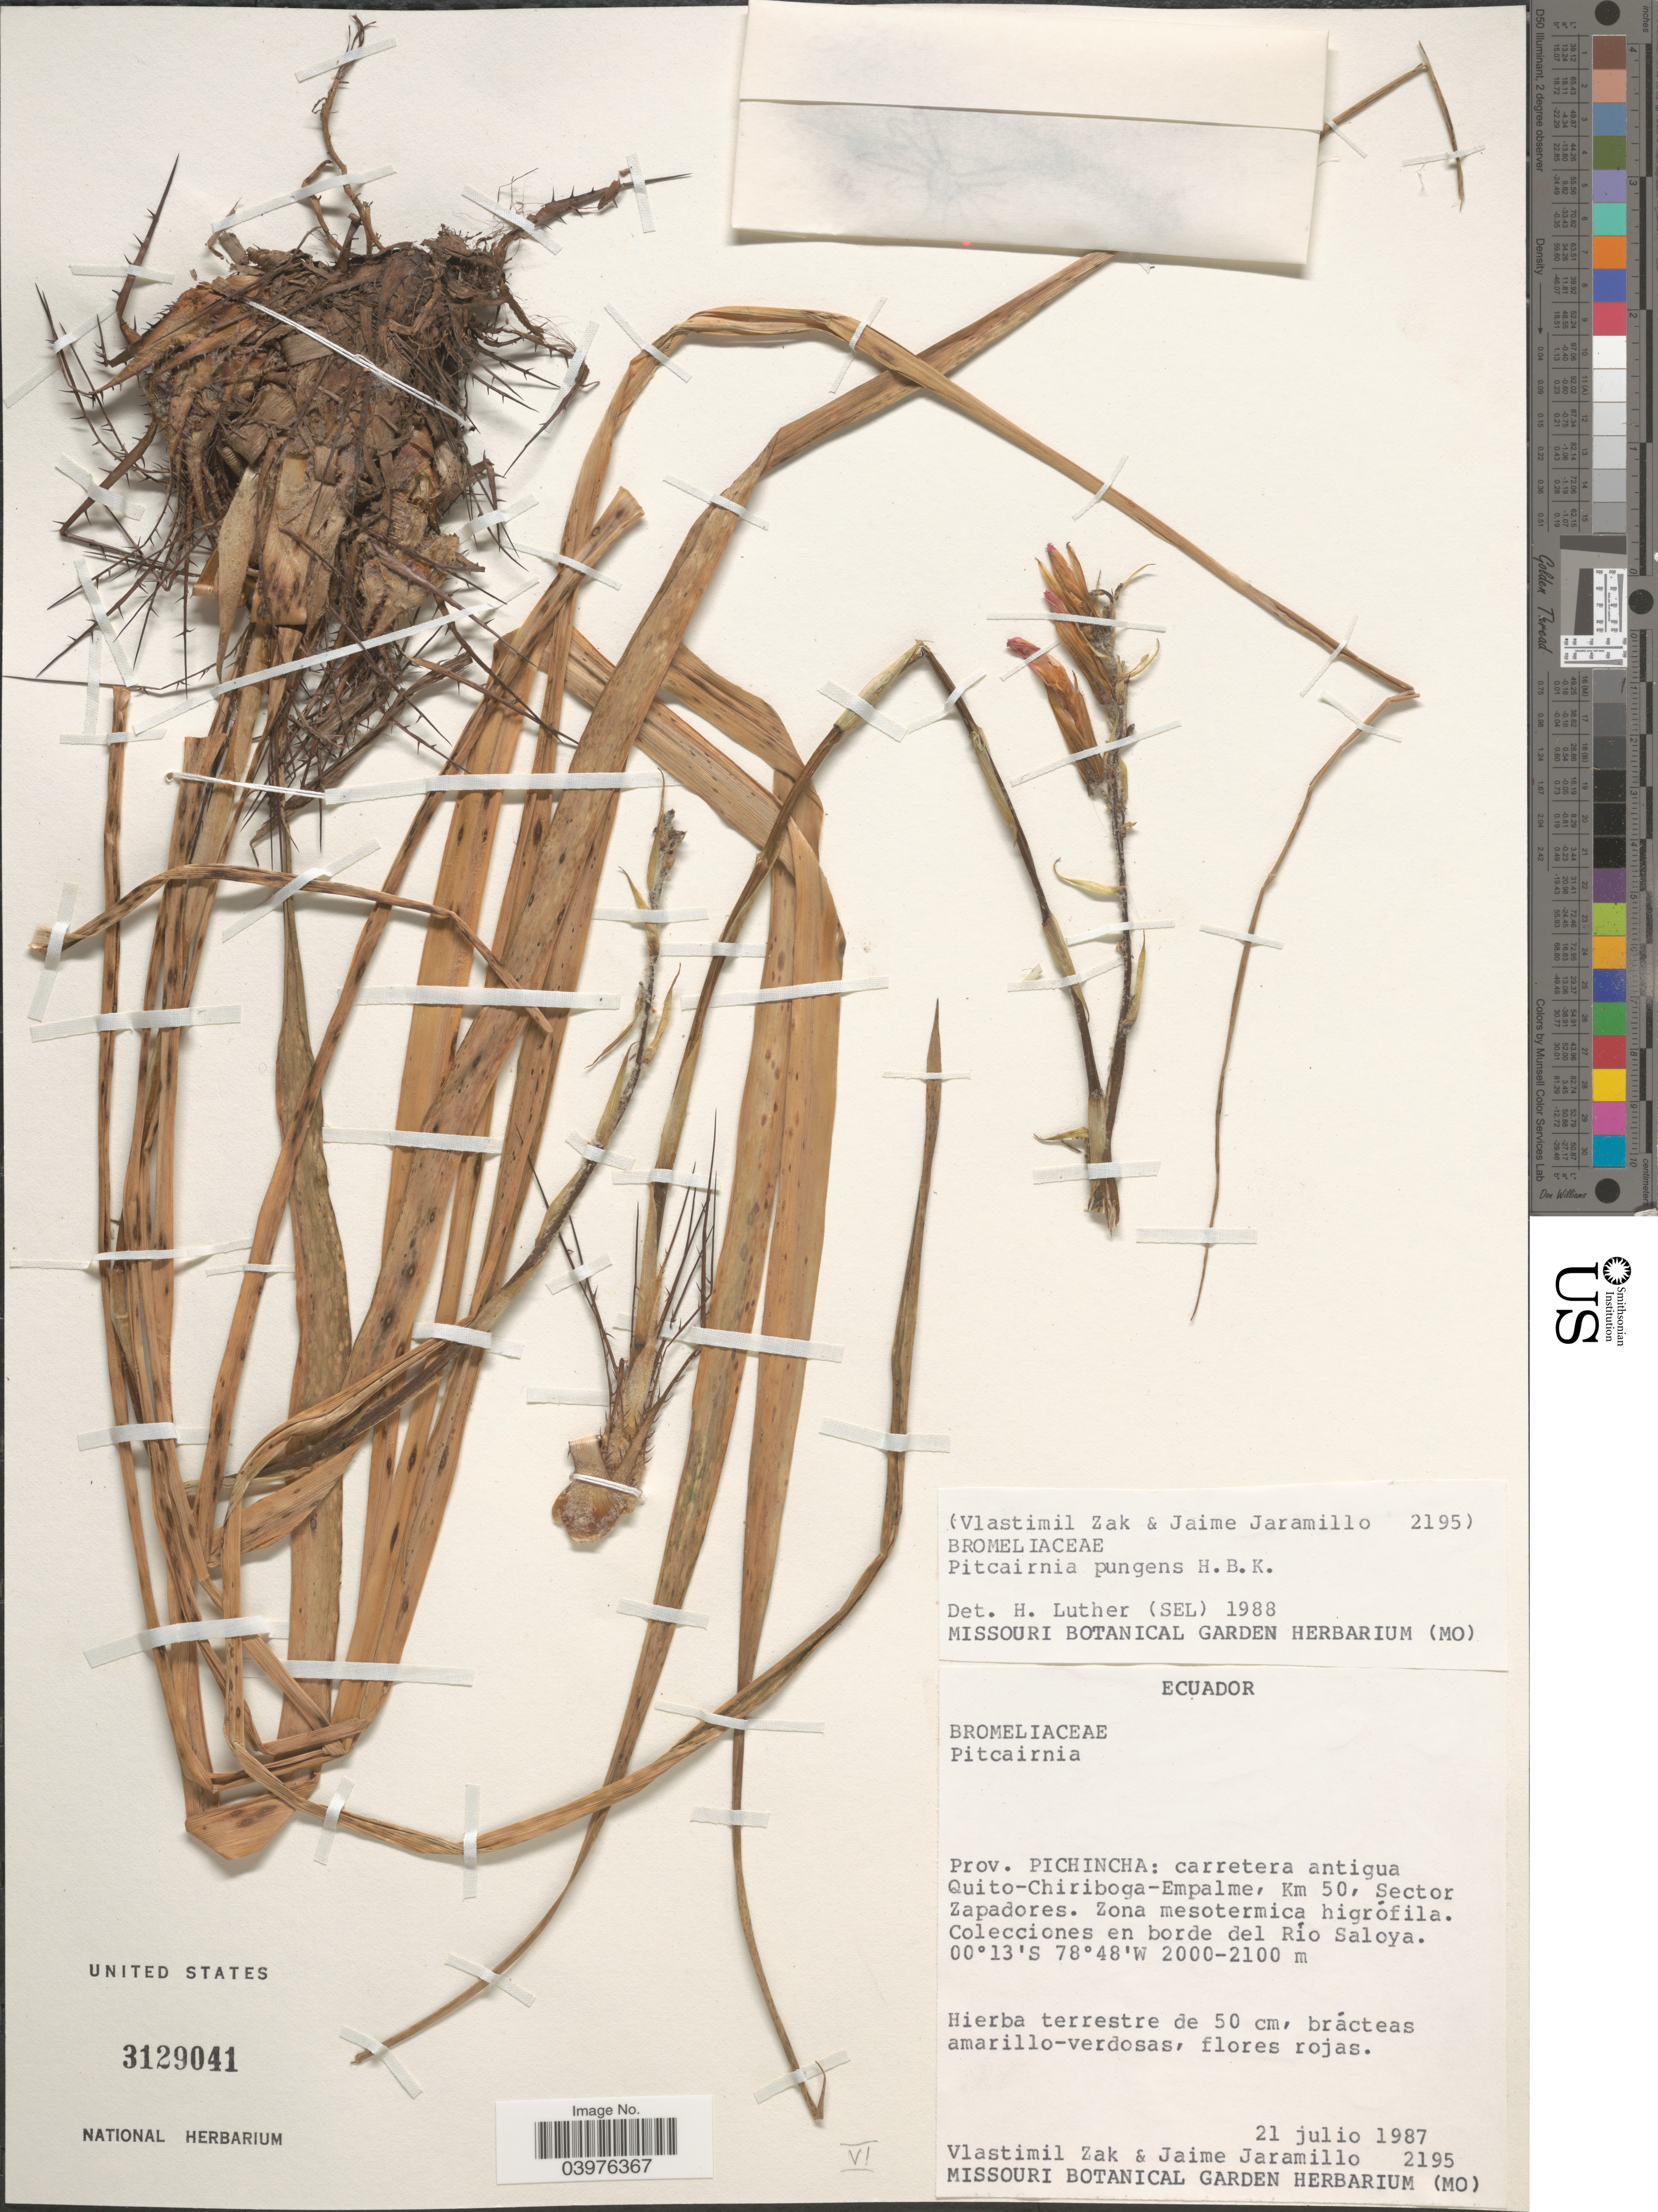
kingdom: Plantae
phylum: Tracheophyta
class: Liliopsida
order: Poales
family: Bromeliaceae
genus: Pitcairnia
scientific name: Pitcairnia pungens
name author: Kunth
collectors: V. Zak & J. Jaramillo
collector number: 2195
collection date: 1987-07-21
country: Ecuador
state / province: Pichincha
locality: Carretera antigua Quito-Chiriboga-Empalme, Km 50, Sector Zapadores. En borde del Río Saloya.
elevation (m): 2000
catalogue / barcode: US 3129041